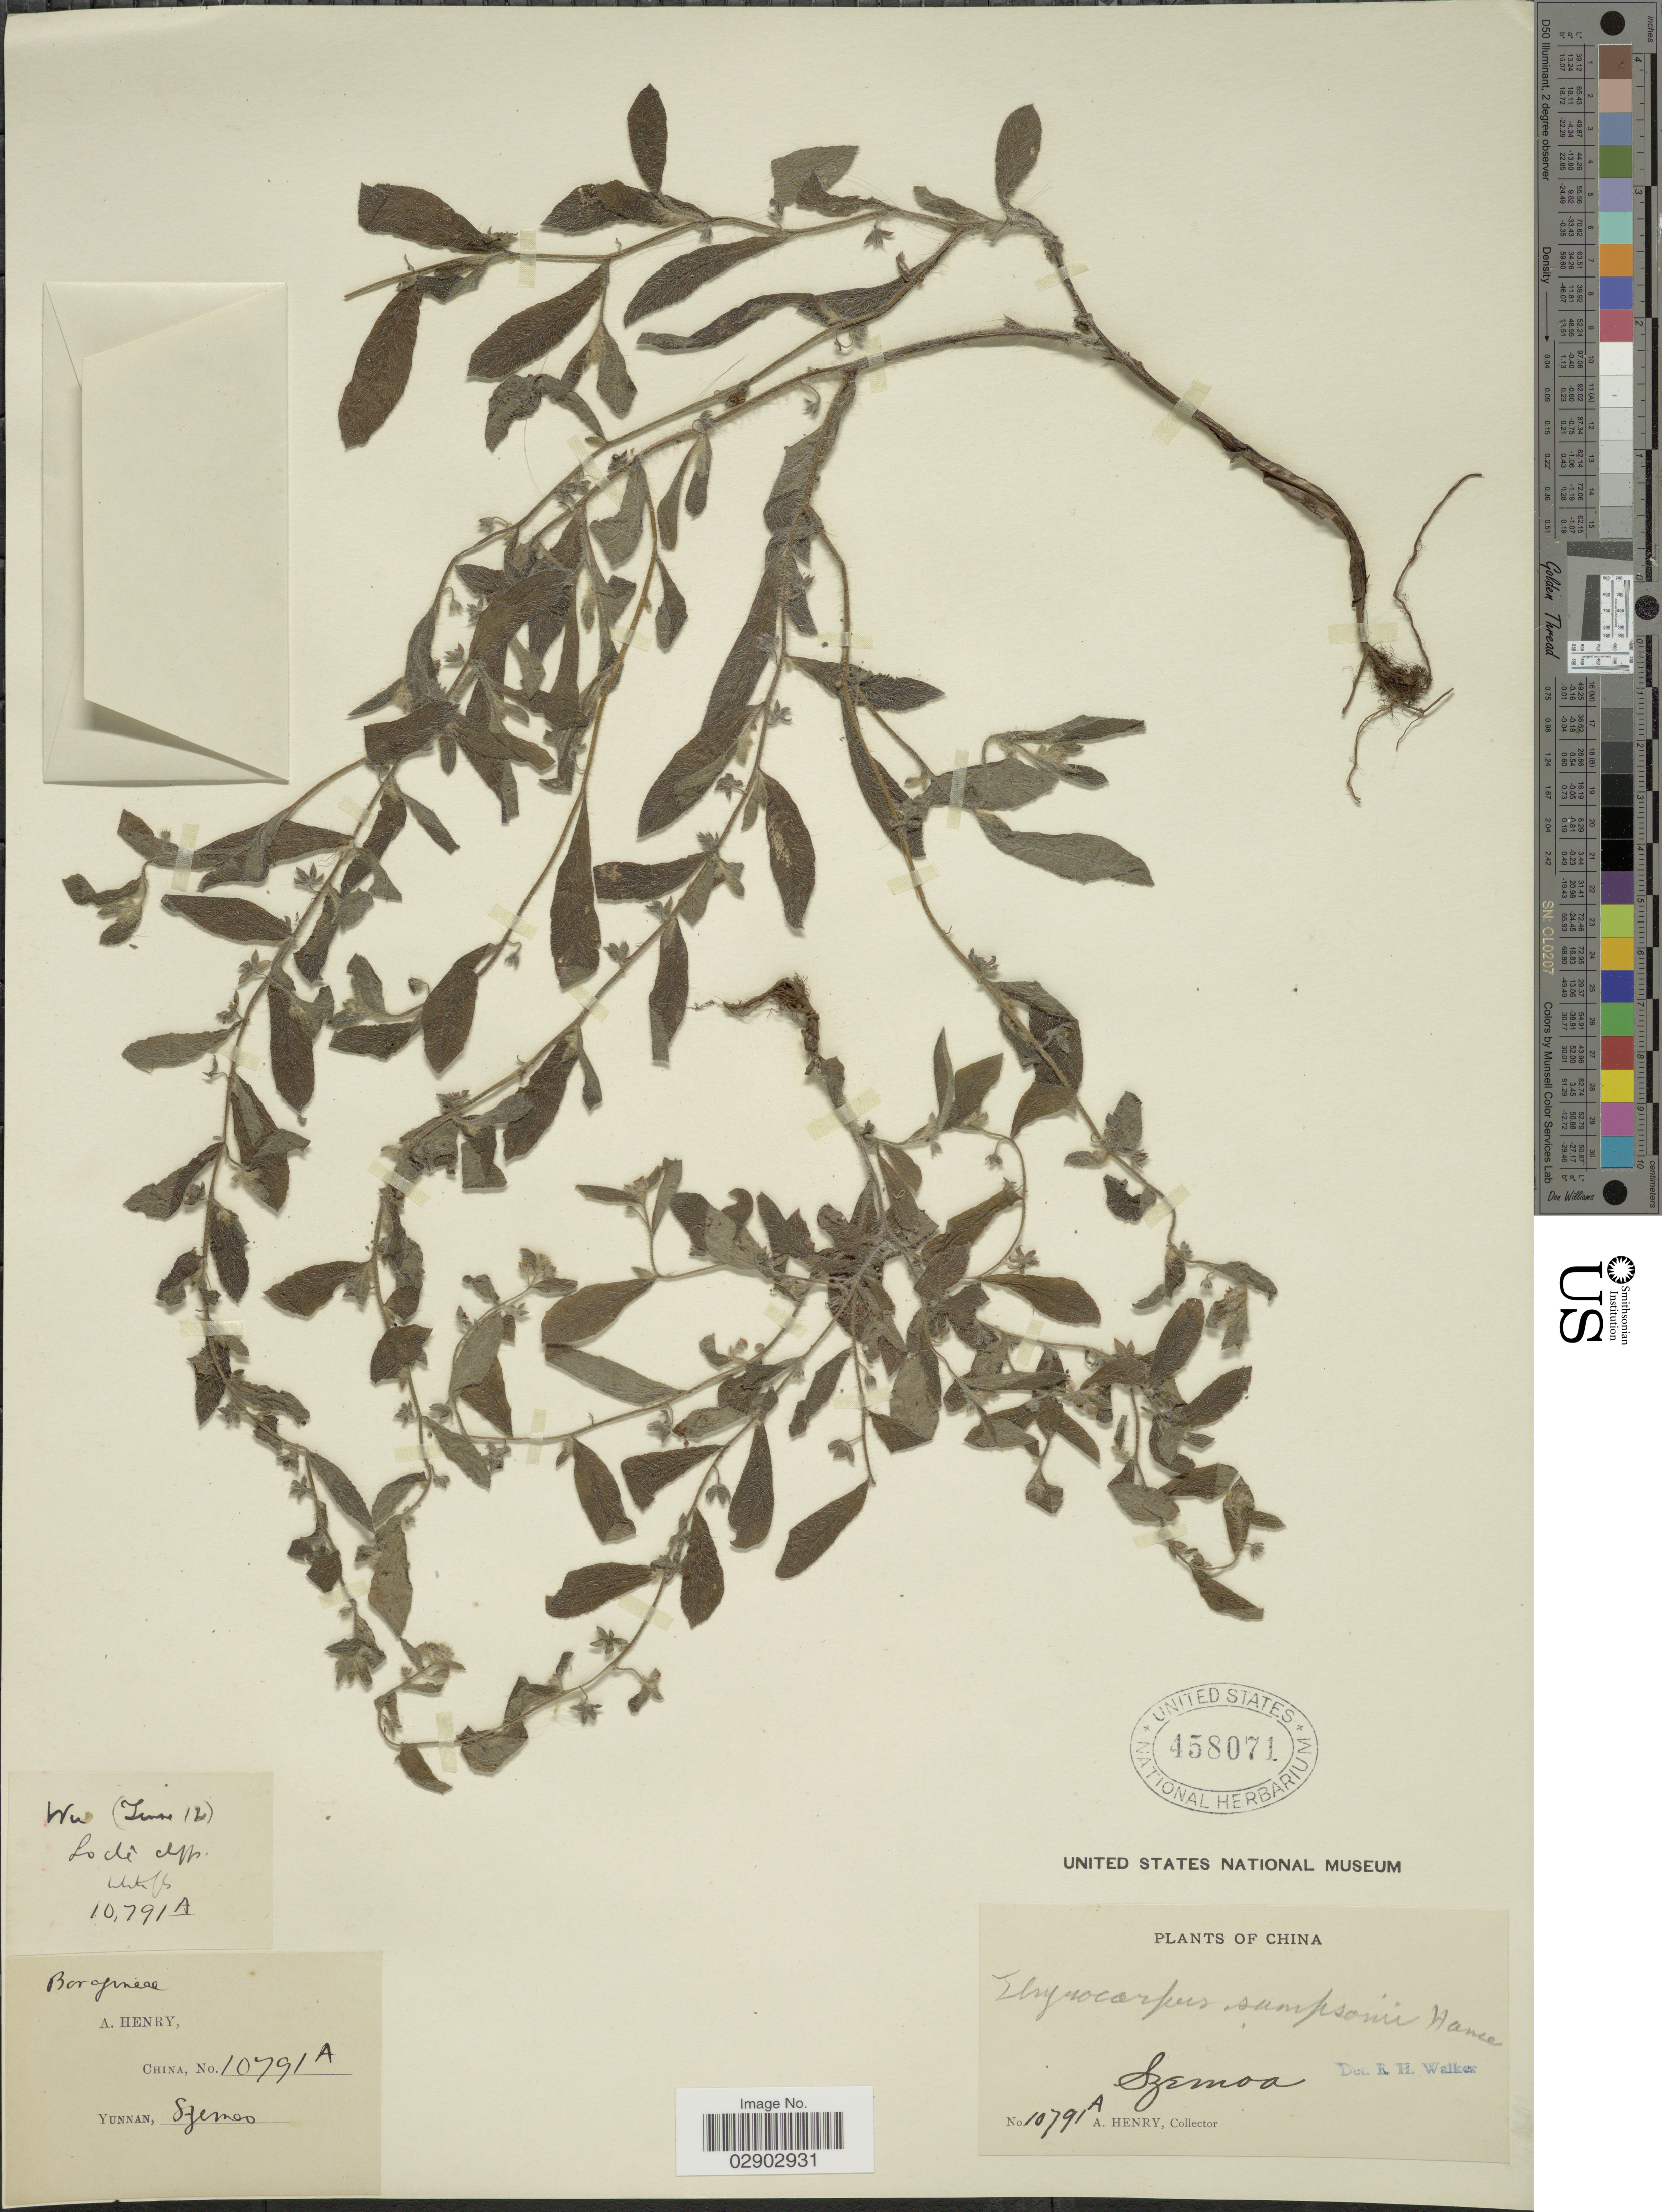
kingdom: Plantae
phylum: Tracheophyta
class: Magnoliopsida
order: Boraginales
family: Boraginaceae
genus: Thyrocarpus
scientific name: Thyrocarpus sampsonii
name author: Hance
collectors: A. Henry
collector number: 10791 A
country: China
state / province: Yunnan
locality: Szemoa.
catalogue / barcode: US 458071